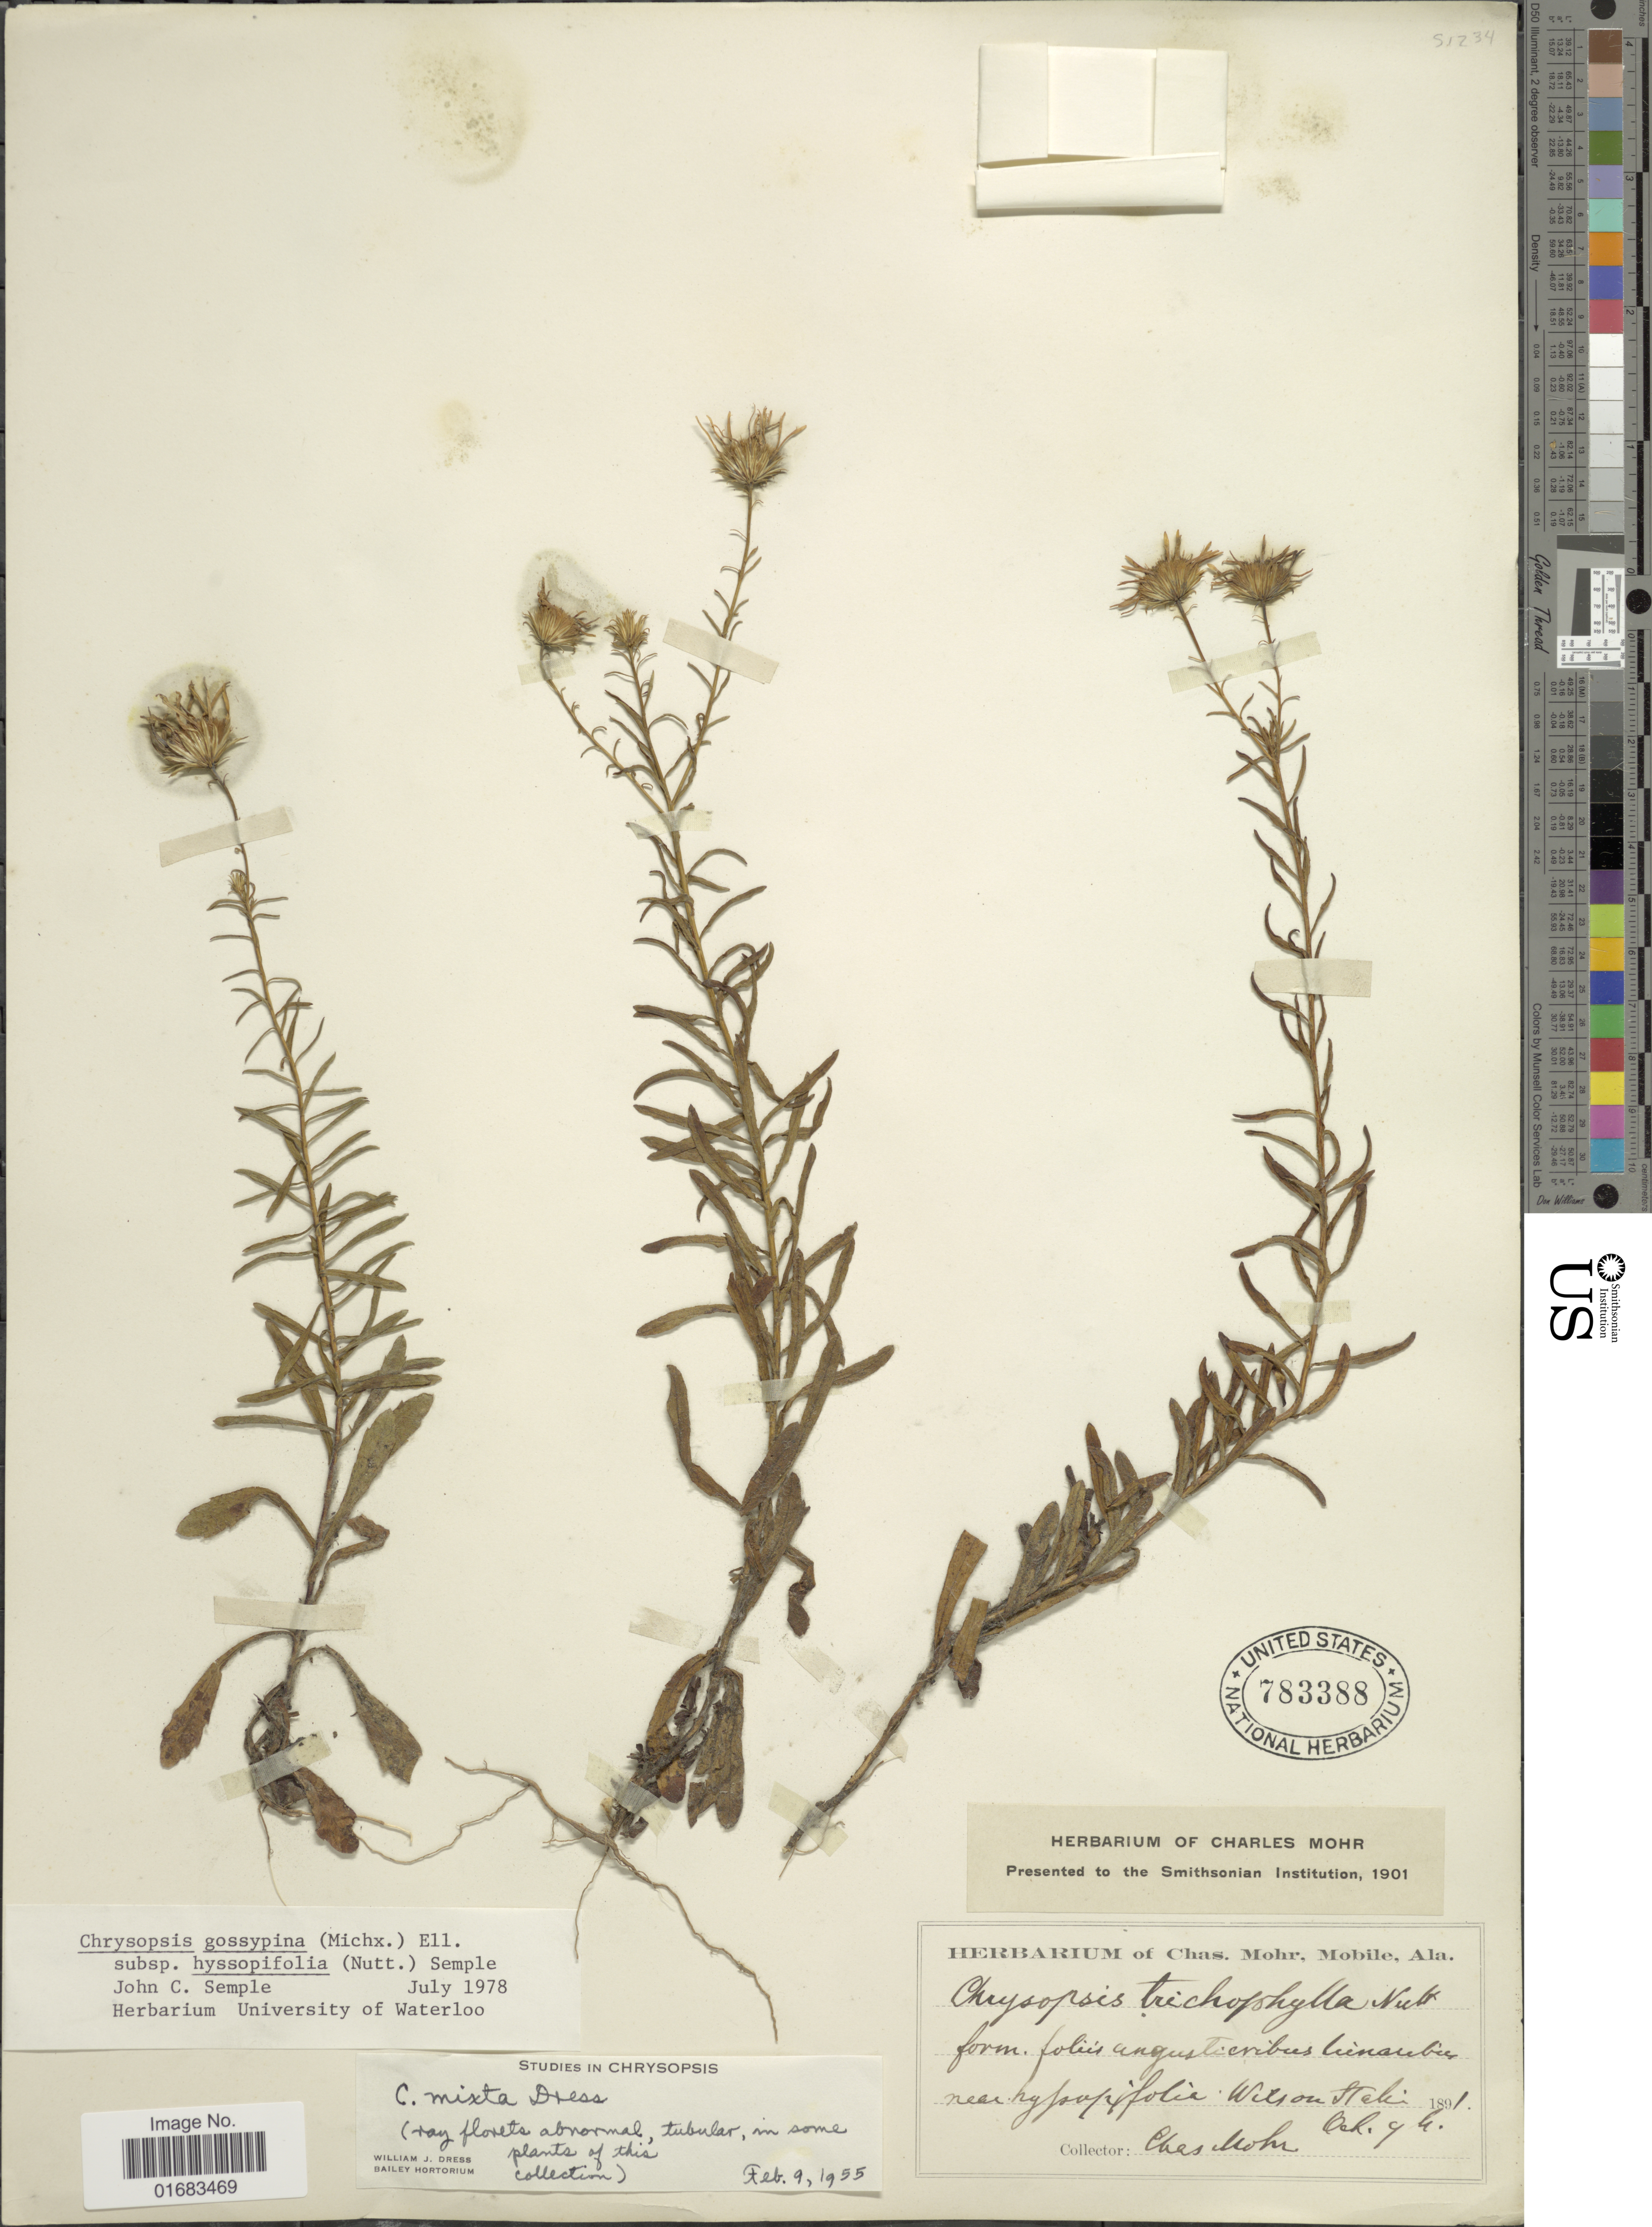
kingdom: Plantae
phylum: Tracheophyta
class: Magnoliopsida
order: Asterales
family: Asteraceae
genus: Chrysopsis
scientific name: Chrysopsis gossypina subsp. hyssopifolia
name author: (Nutt.) Semple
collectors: C. T. Mohr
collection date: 1891-10-09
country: United States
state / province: Louisiana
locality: Wilson Stake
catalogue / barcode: US 783388